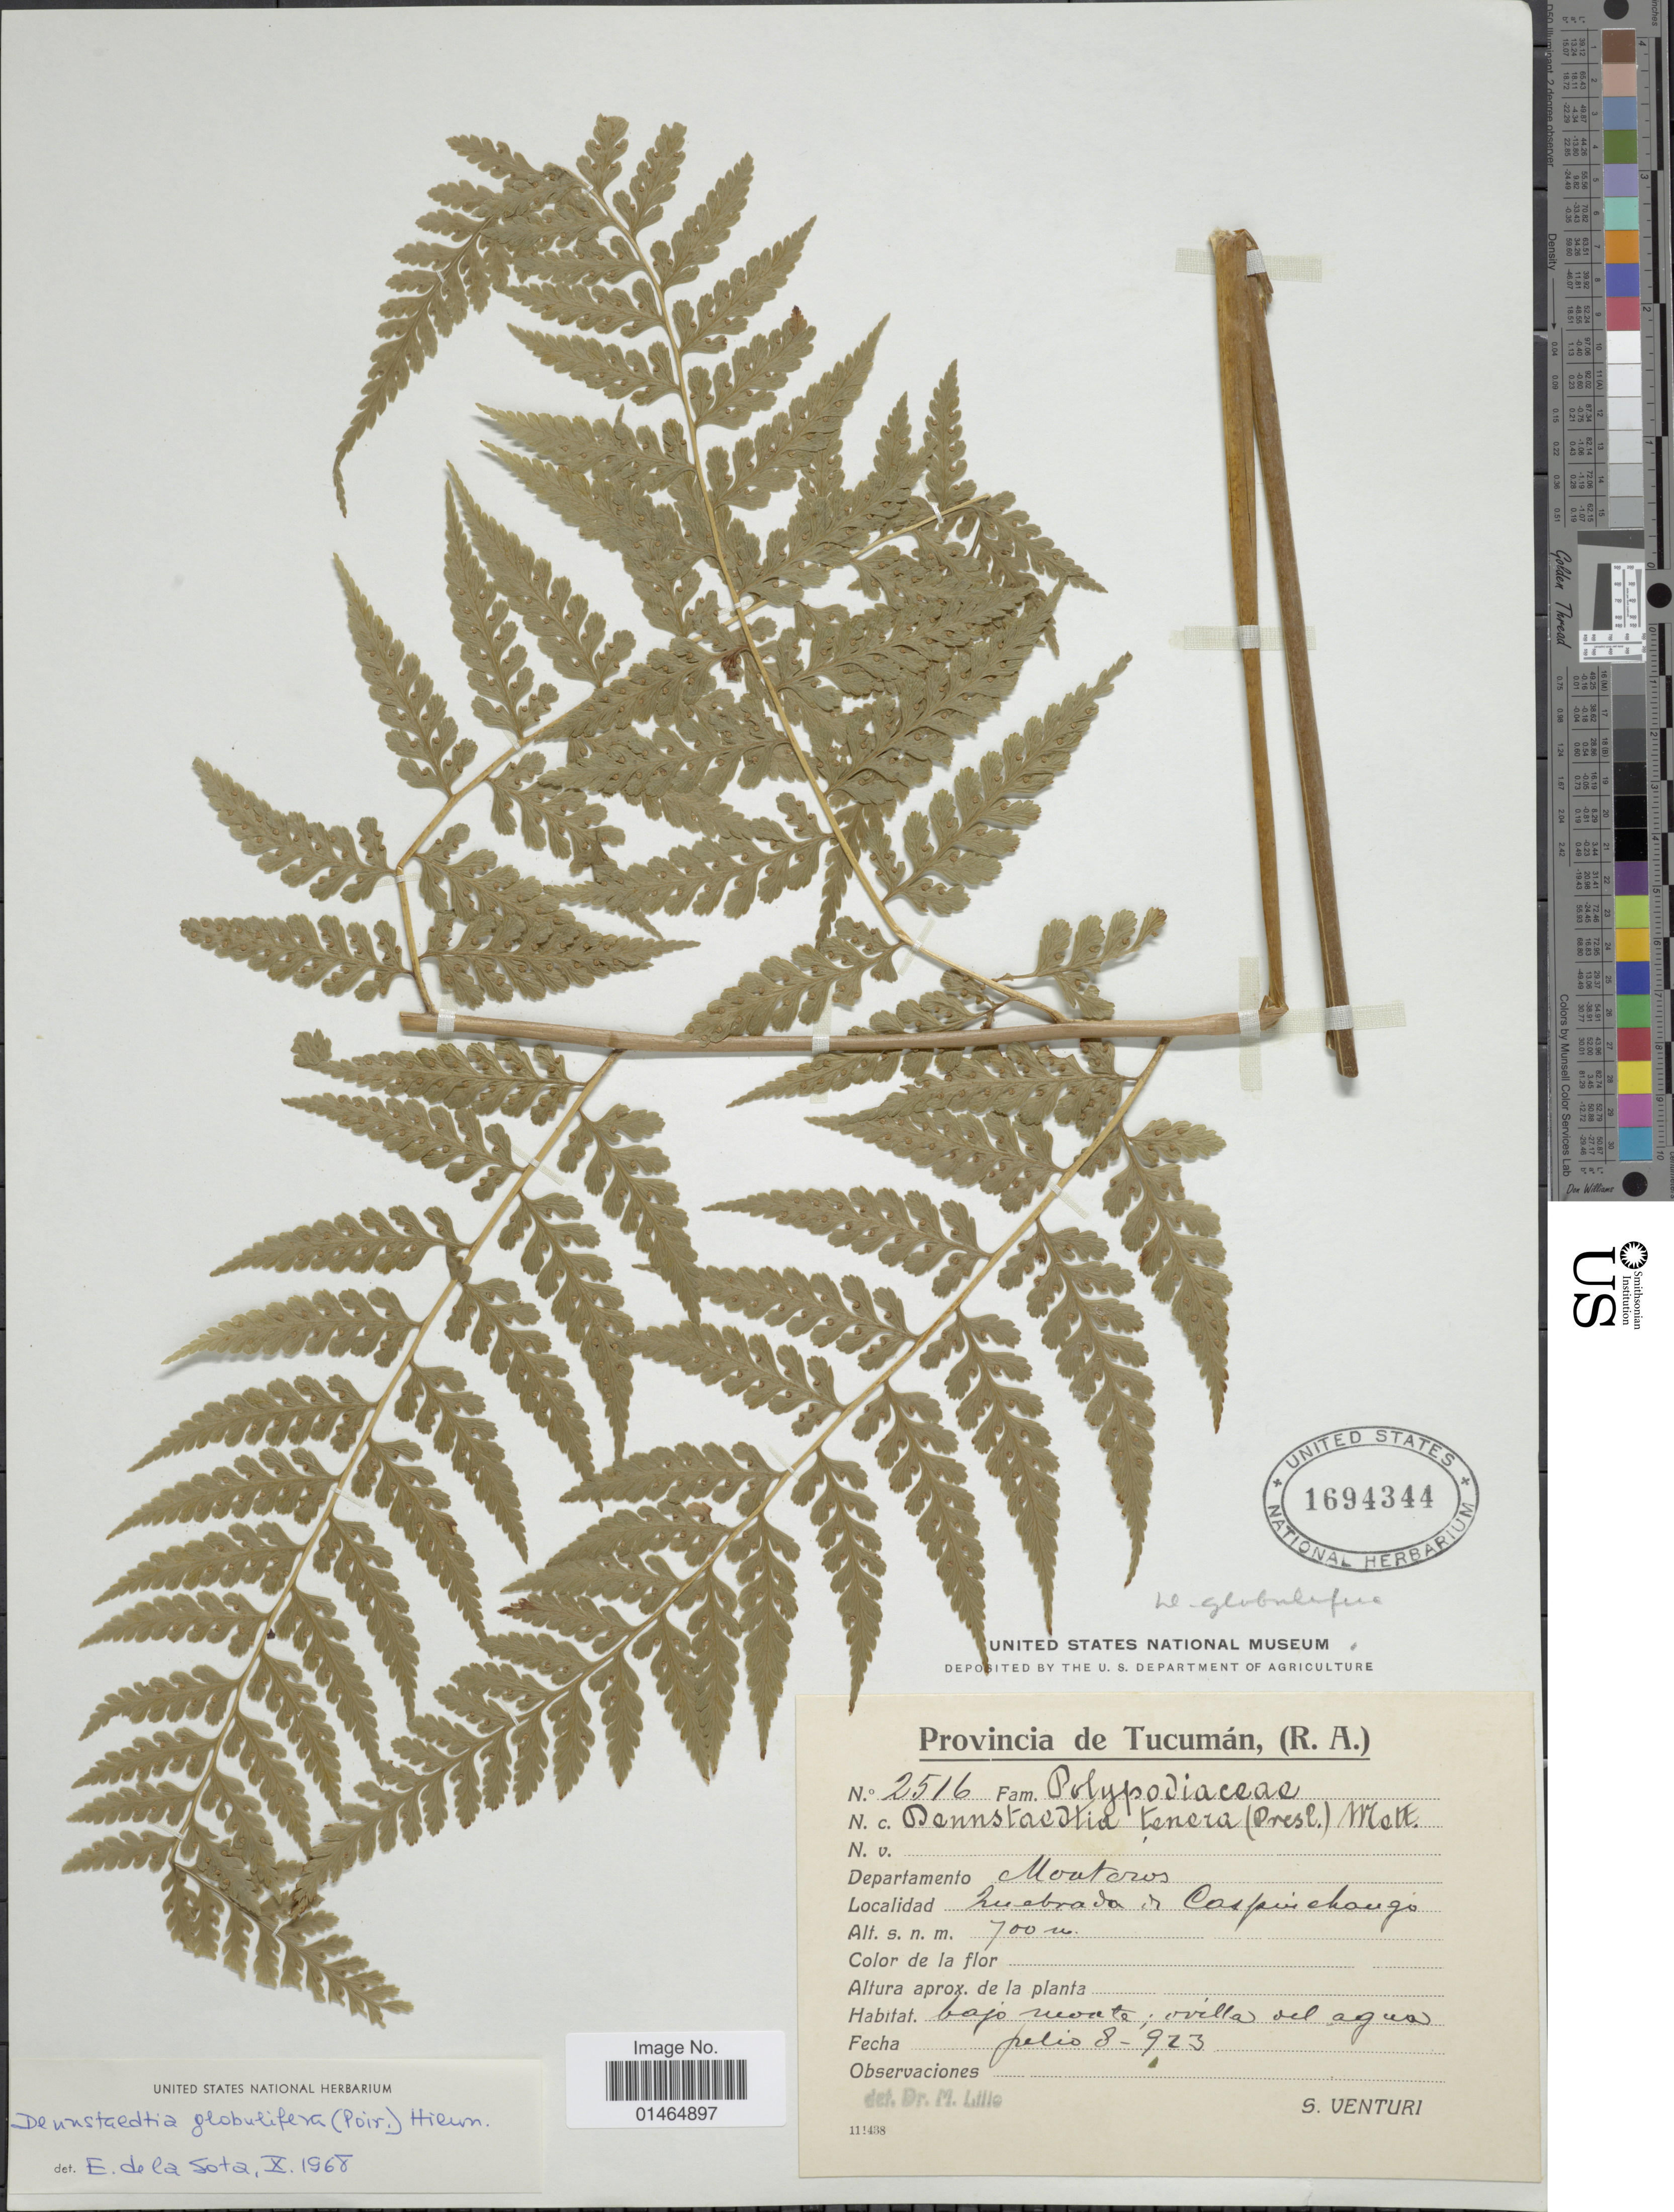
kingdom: Plantae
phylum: Tracheophyta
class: Polypodiopsida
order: Polypodiales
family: Dennstaedtiaceae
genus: Dennstaedtia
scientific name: Dennstaedtia globulifera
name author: (Poir.) Hieron.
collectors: S. Venturi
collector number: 2516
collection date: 1923-07-08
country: Argentina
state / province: Tucumán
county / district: Monteros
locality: Departamento Monteros. Quebrada de Caspinchango.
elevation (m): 700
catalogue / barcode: US 1694344